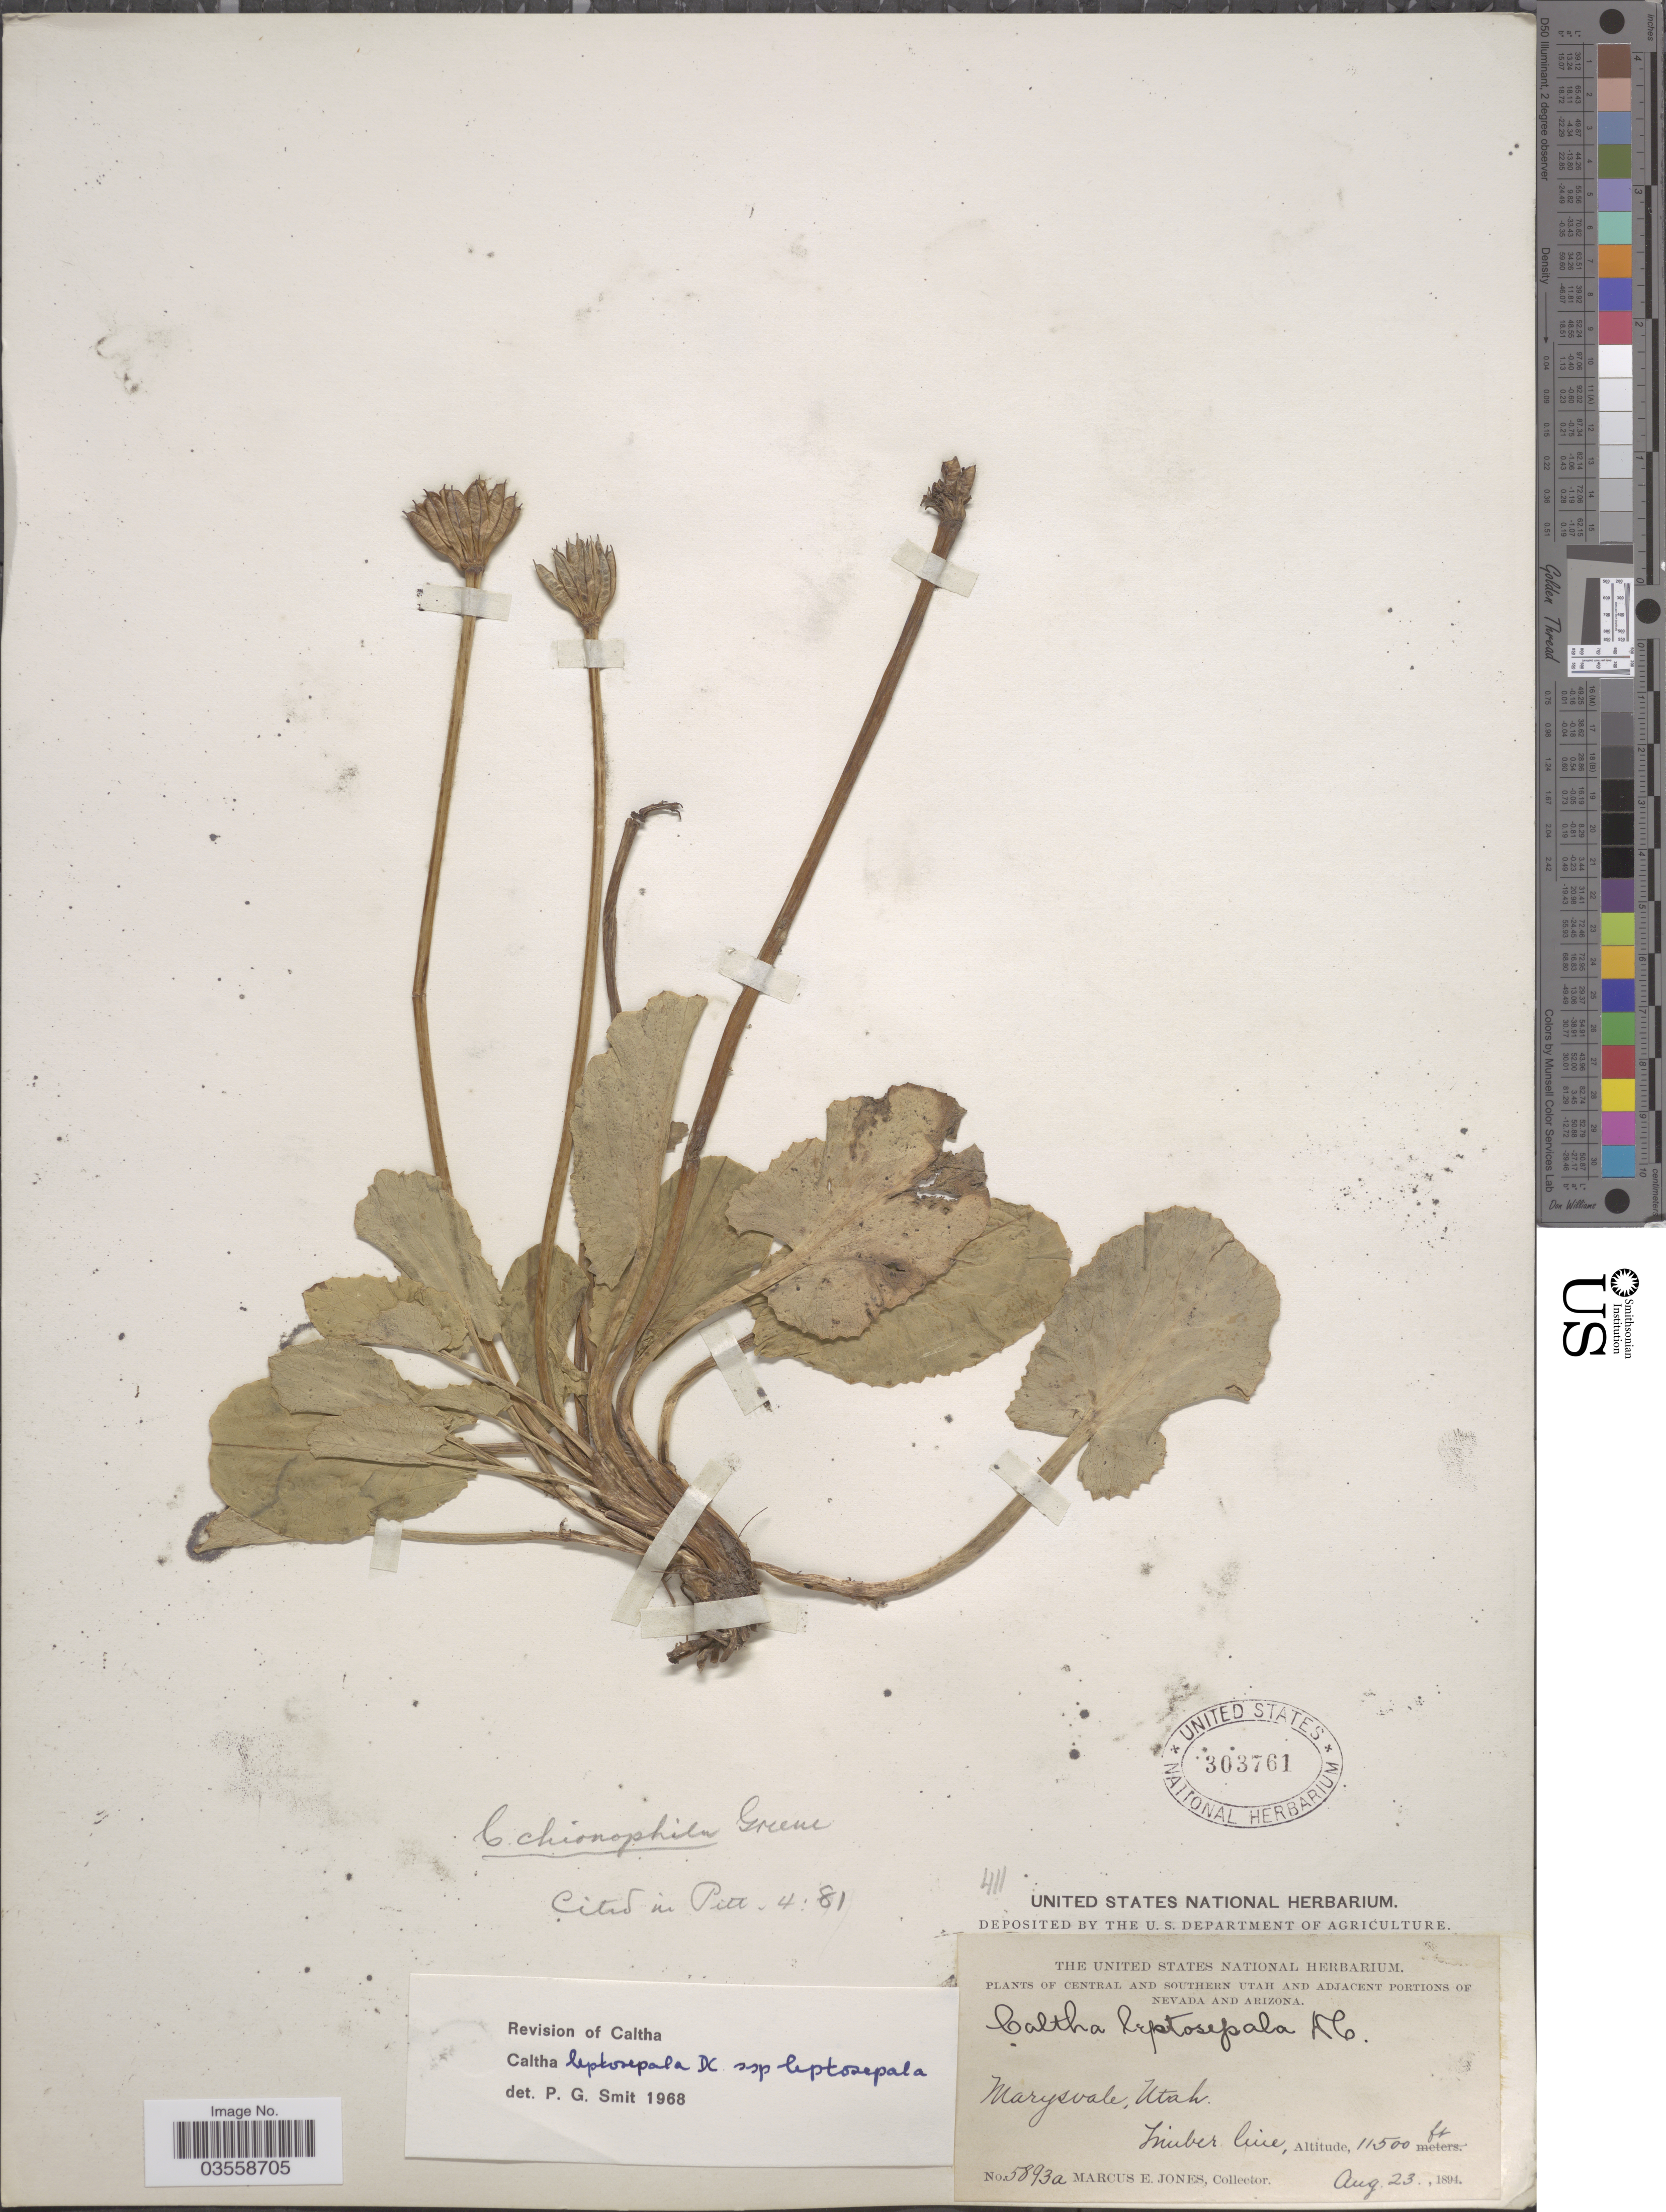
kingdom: Plantae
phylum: Tracheophyta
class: Magnoliopsida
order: Ranunculales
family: Ranunculaceae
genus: Caltha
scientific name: Caltha leptosepala subsp. leptosepala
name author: DC.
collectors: M. E. Jones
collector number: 5893a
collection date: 1894-08-23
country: United States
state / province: Utah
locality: Central and southern Utah. Marysvale, Timber line.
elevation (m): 11500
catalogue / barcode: US 303761